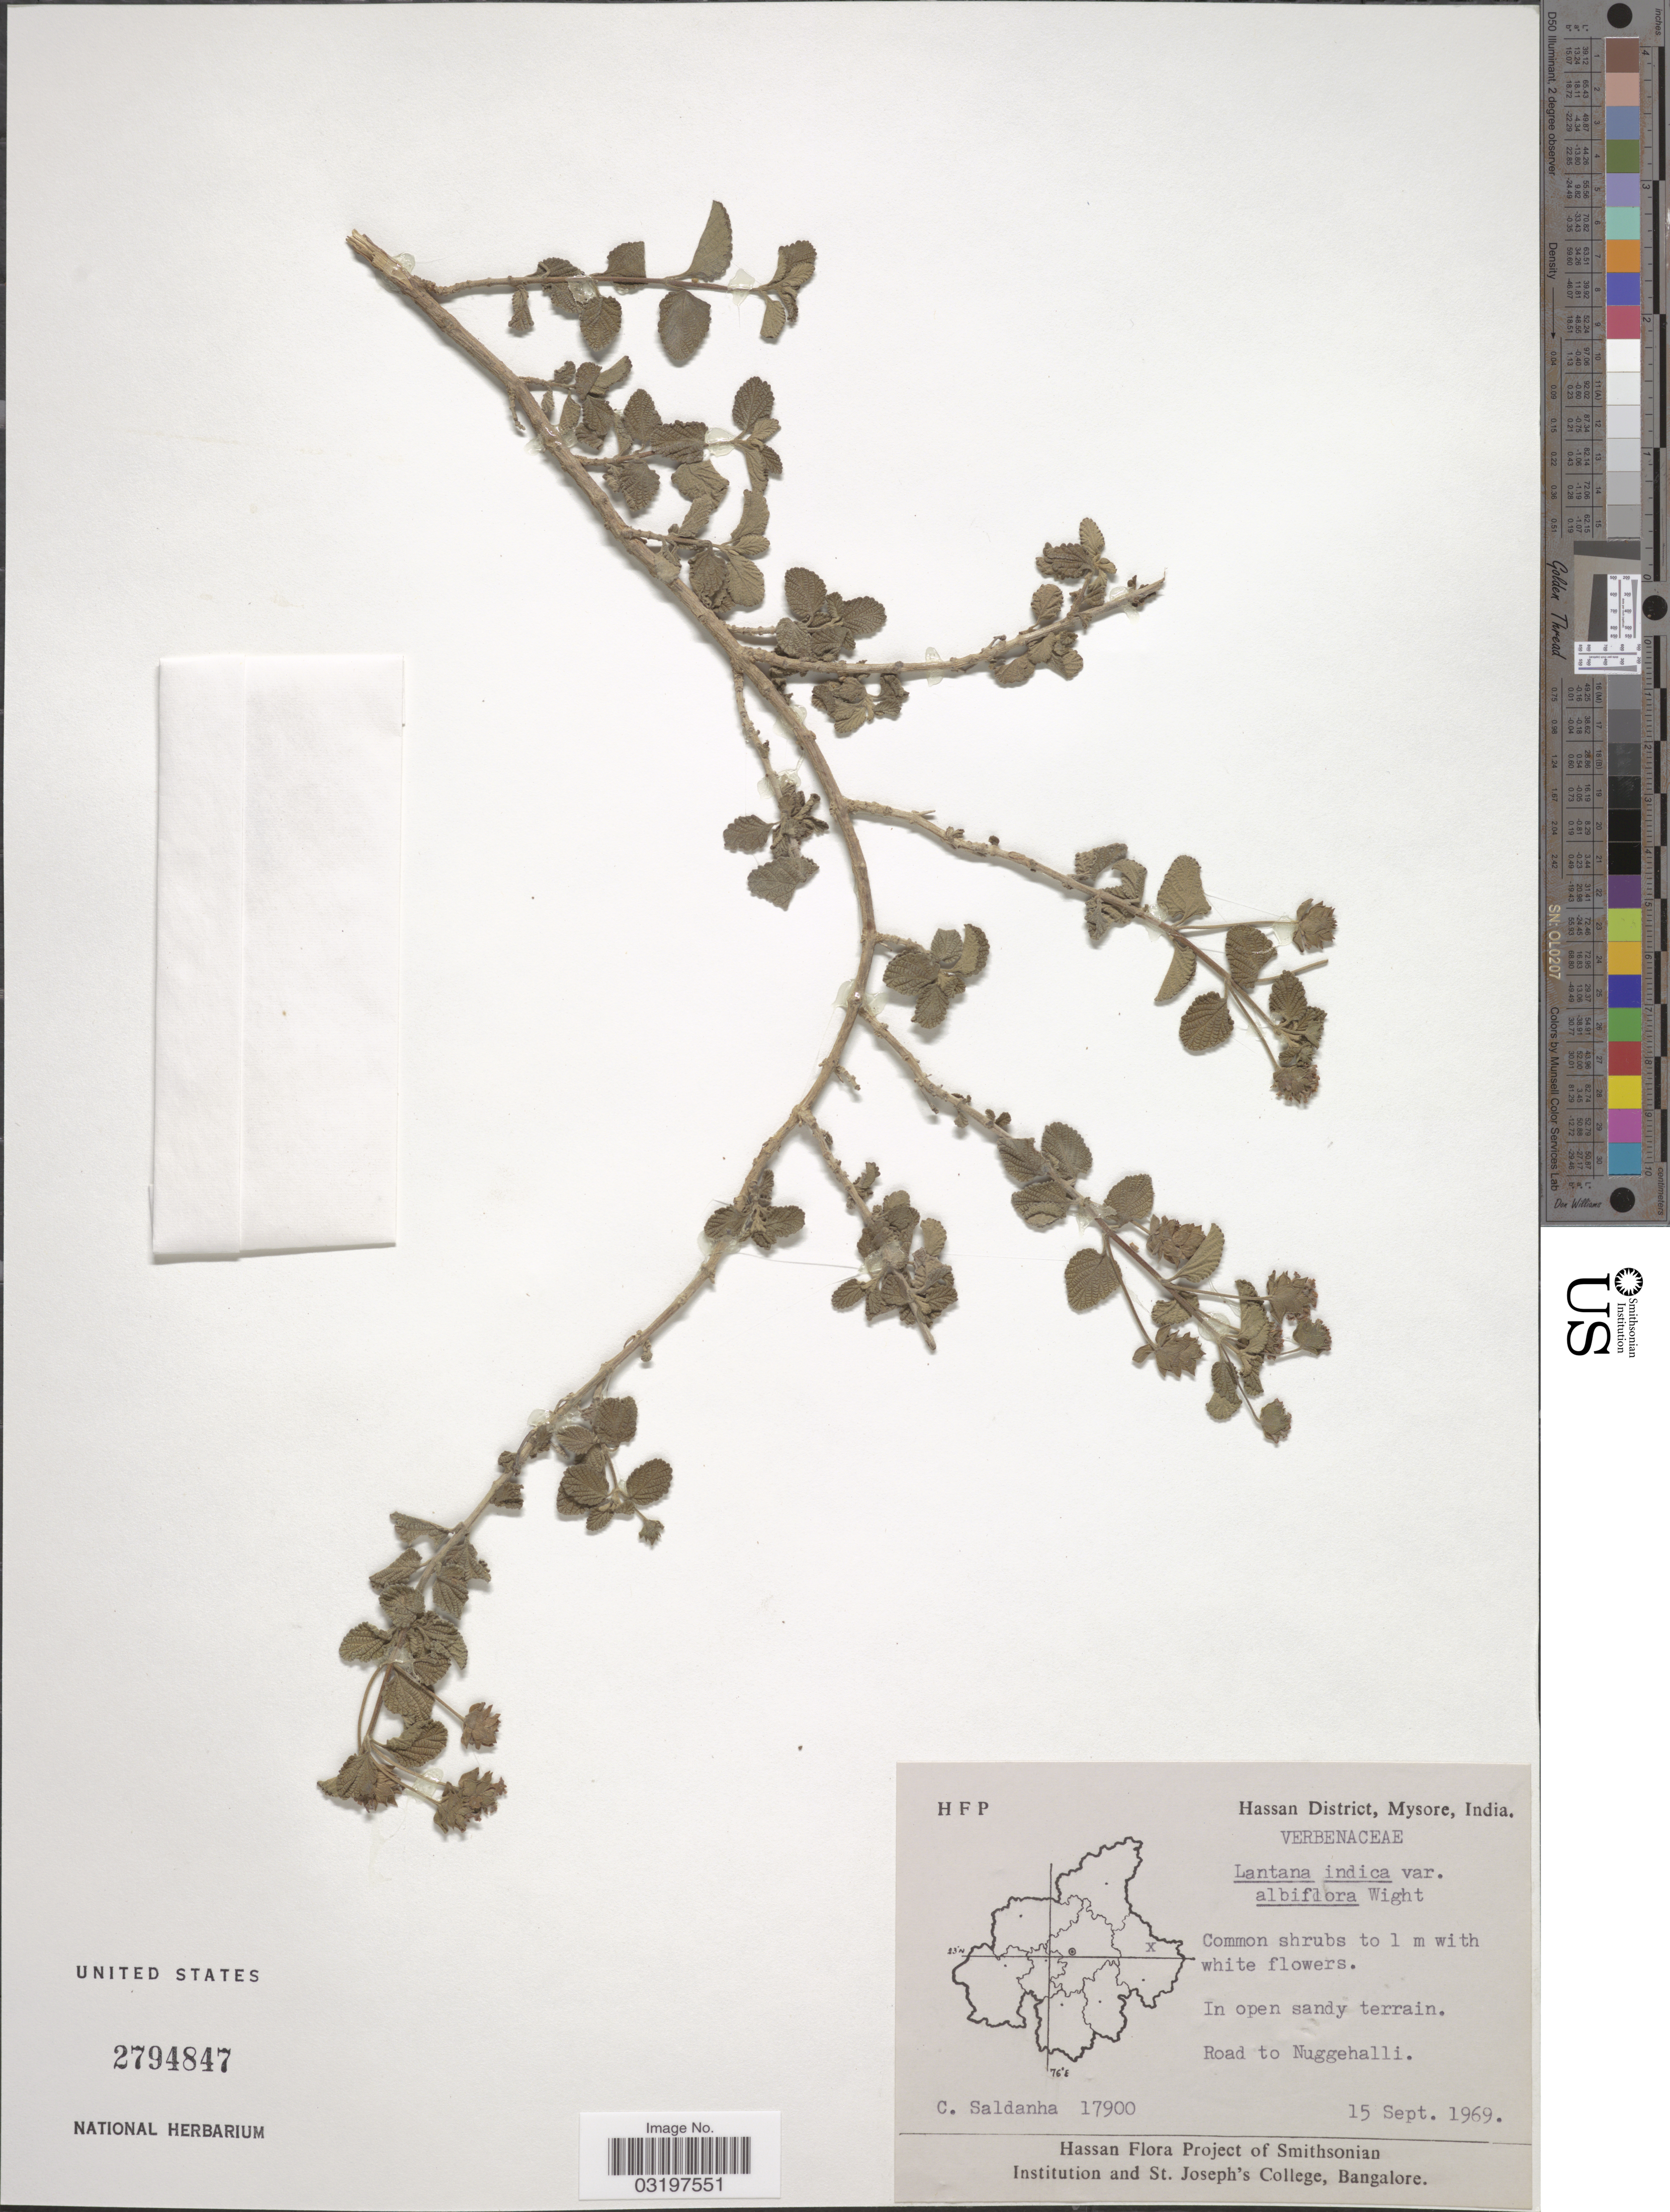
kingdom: Plantae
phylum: Tracheophyta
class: Magnoliopsida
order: Lamiales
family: Verbenaceae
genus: Lantana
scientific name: Lantana indica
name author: Roxb.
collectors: C. Saldanha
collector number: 17900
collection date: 1969-09-15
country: India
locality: Hassan District, Mysore. Road to Nuggehalli.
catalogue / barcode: US 2794847